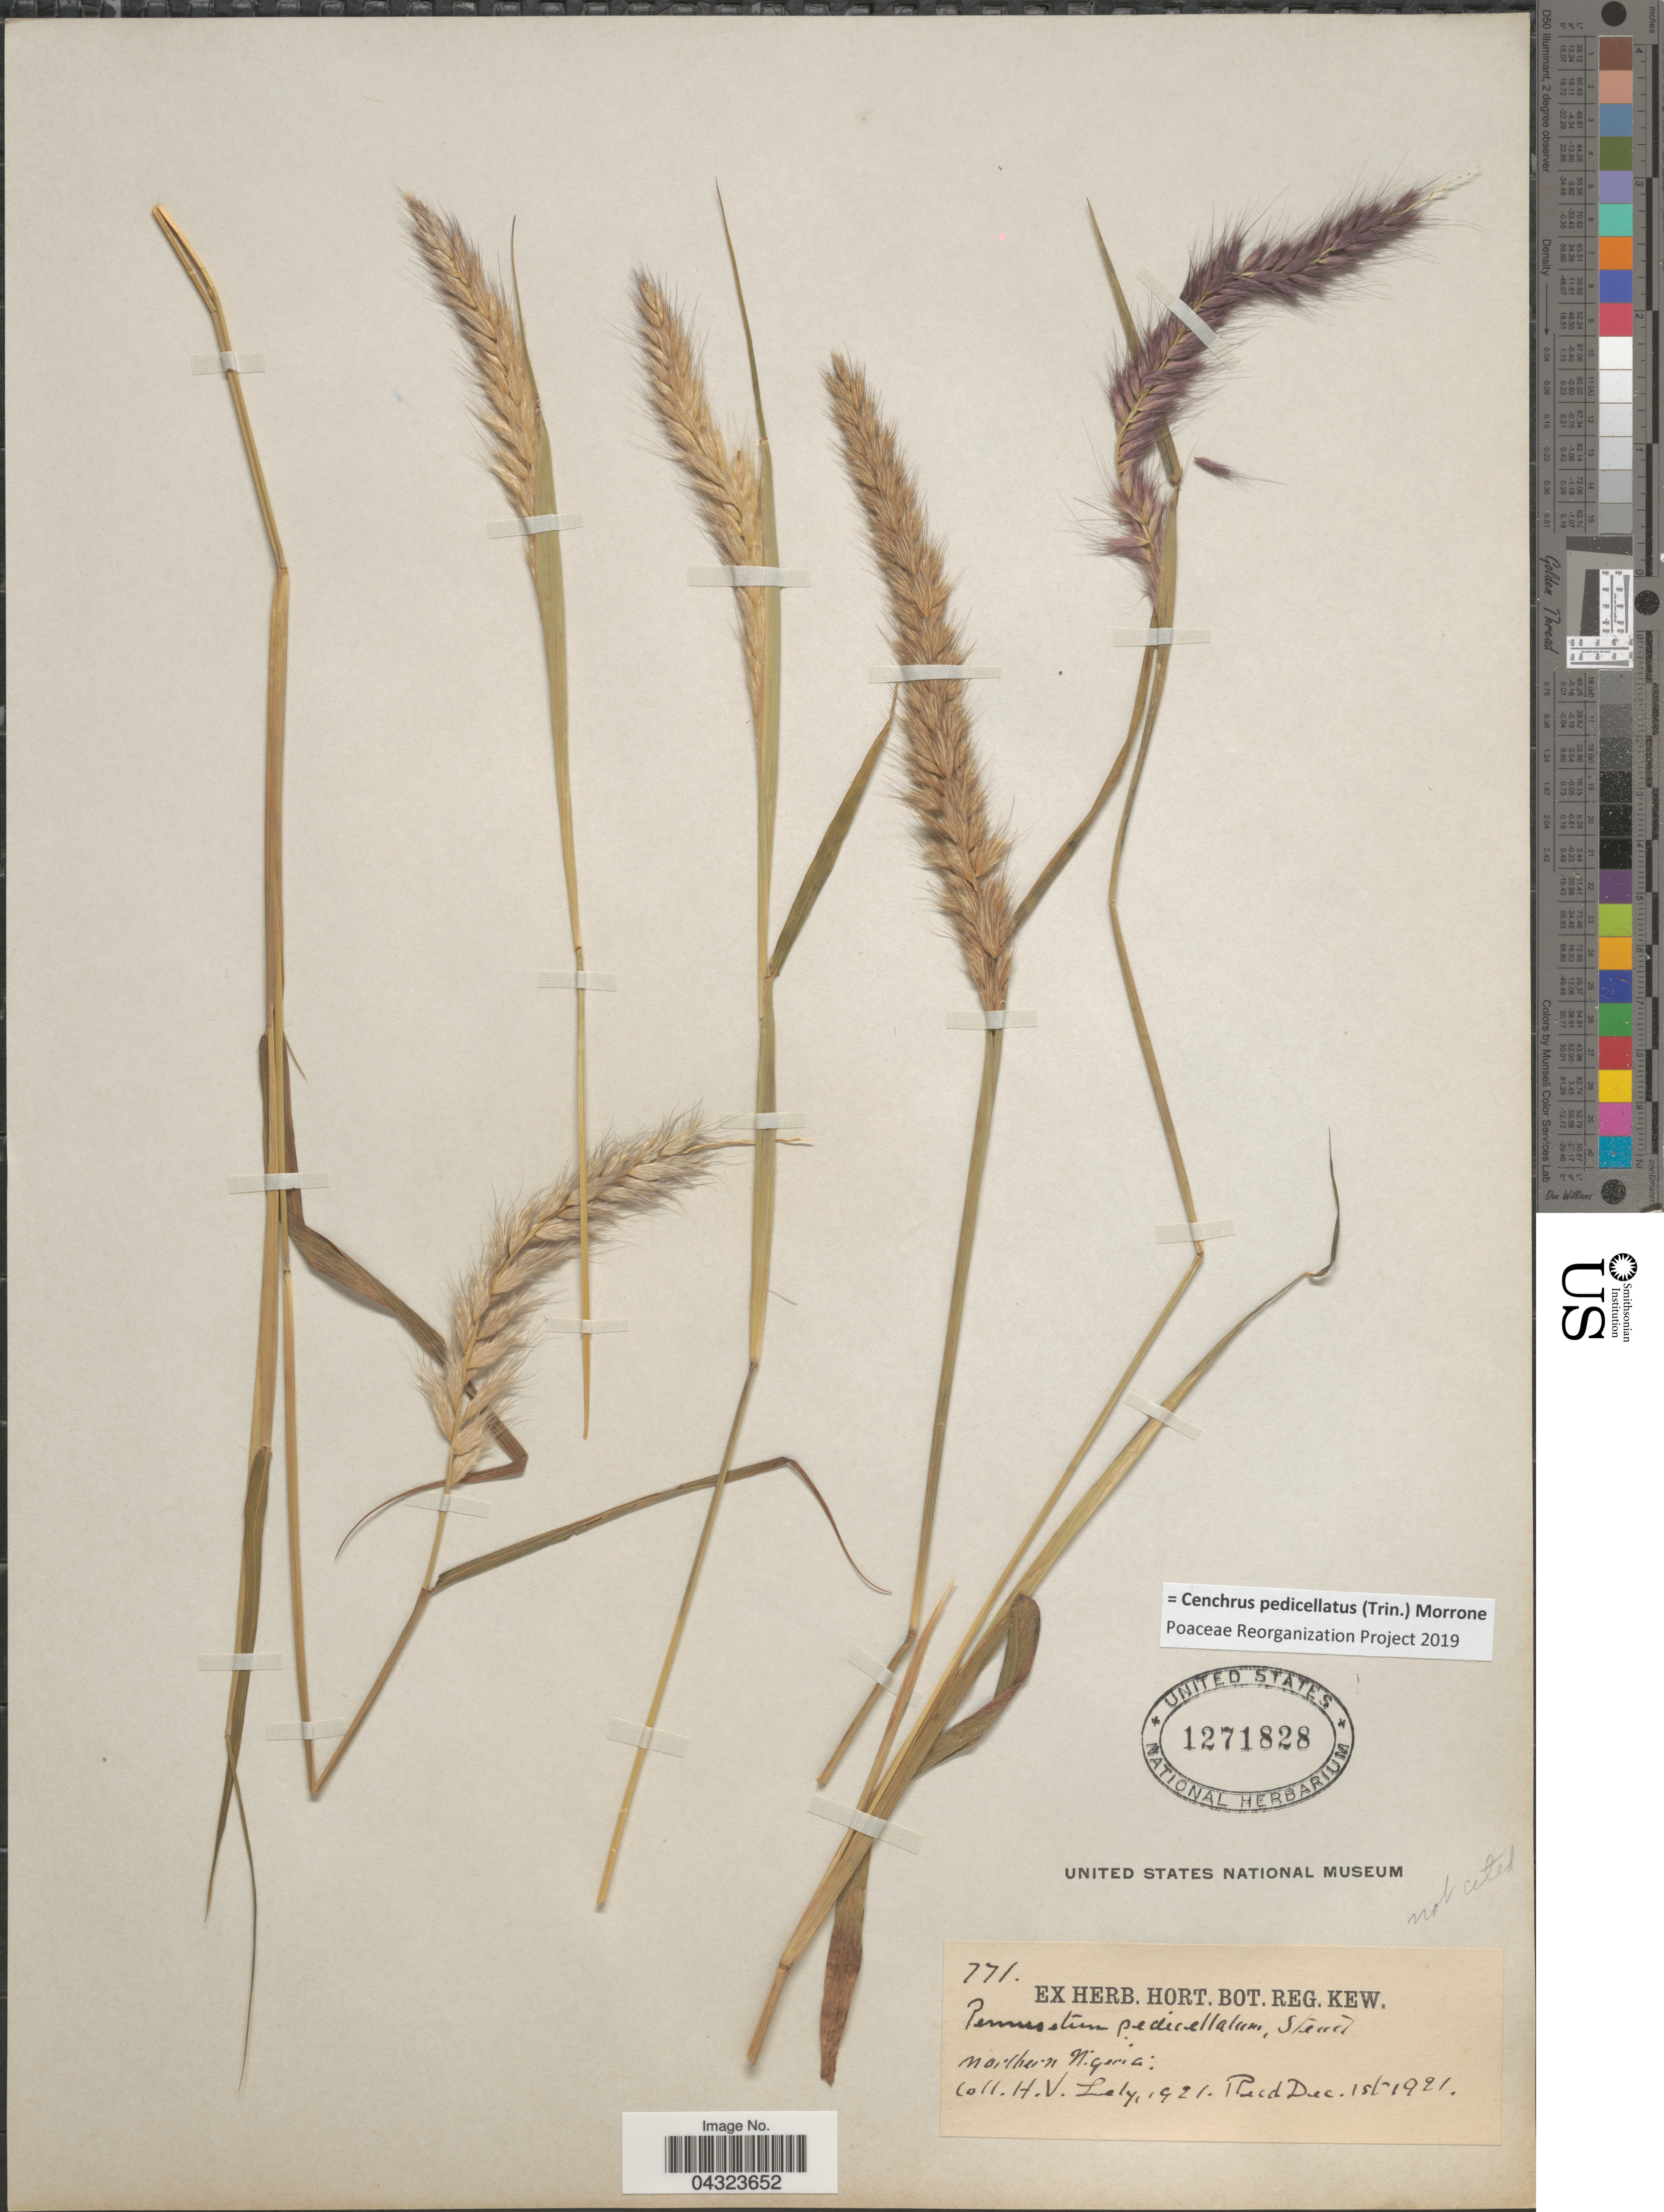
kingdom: Plantae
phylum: Tracheophyta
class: Liliopsida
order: Poales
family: Poaceae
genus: Cenchrus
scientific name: Cenchrus pedicellatus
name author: (Trin.) Morrone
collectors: H. Lely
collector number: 771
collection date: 1921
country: Nigeria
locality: Northern Nigeria.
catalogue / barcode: US 1271828